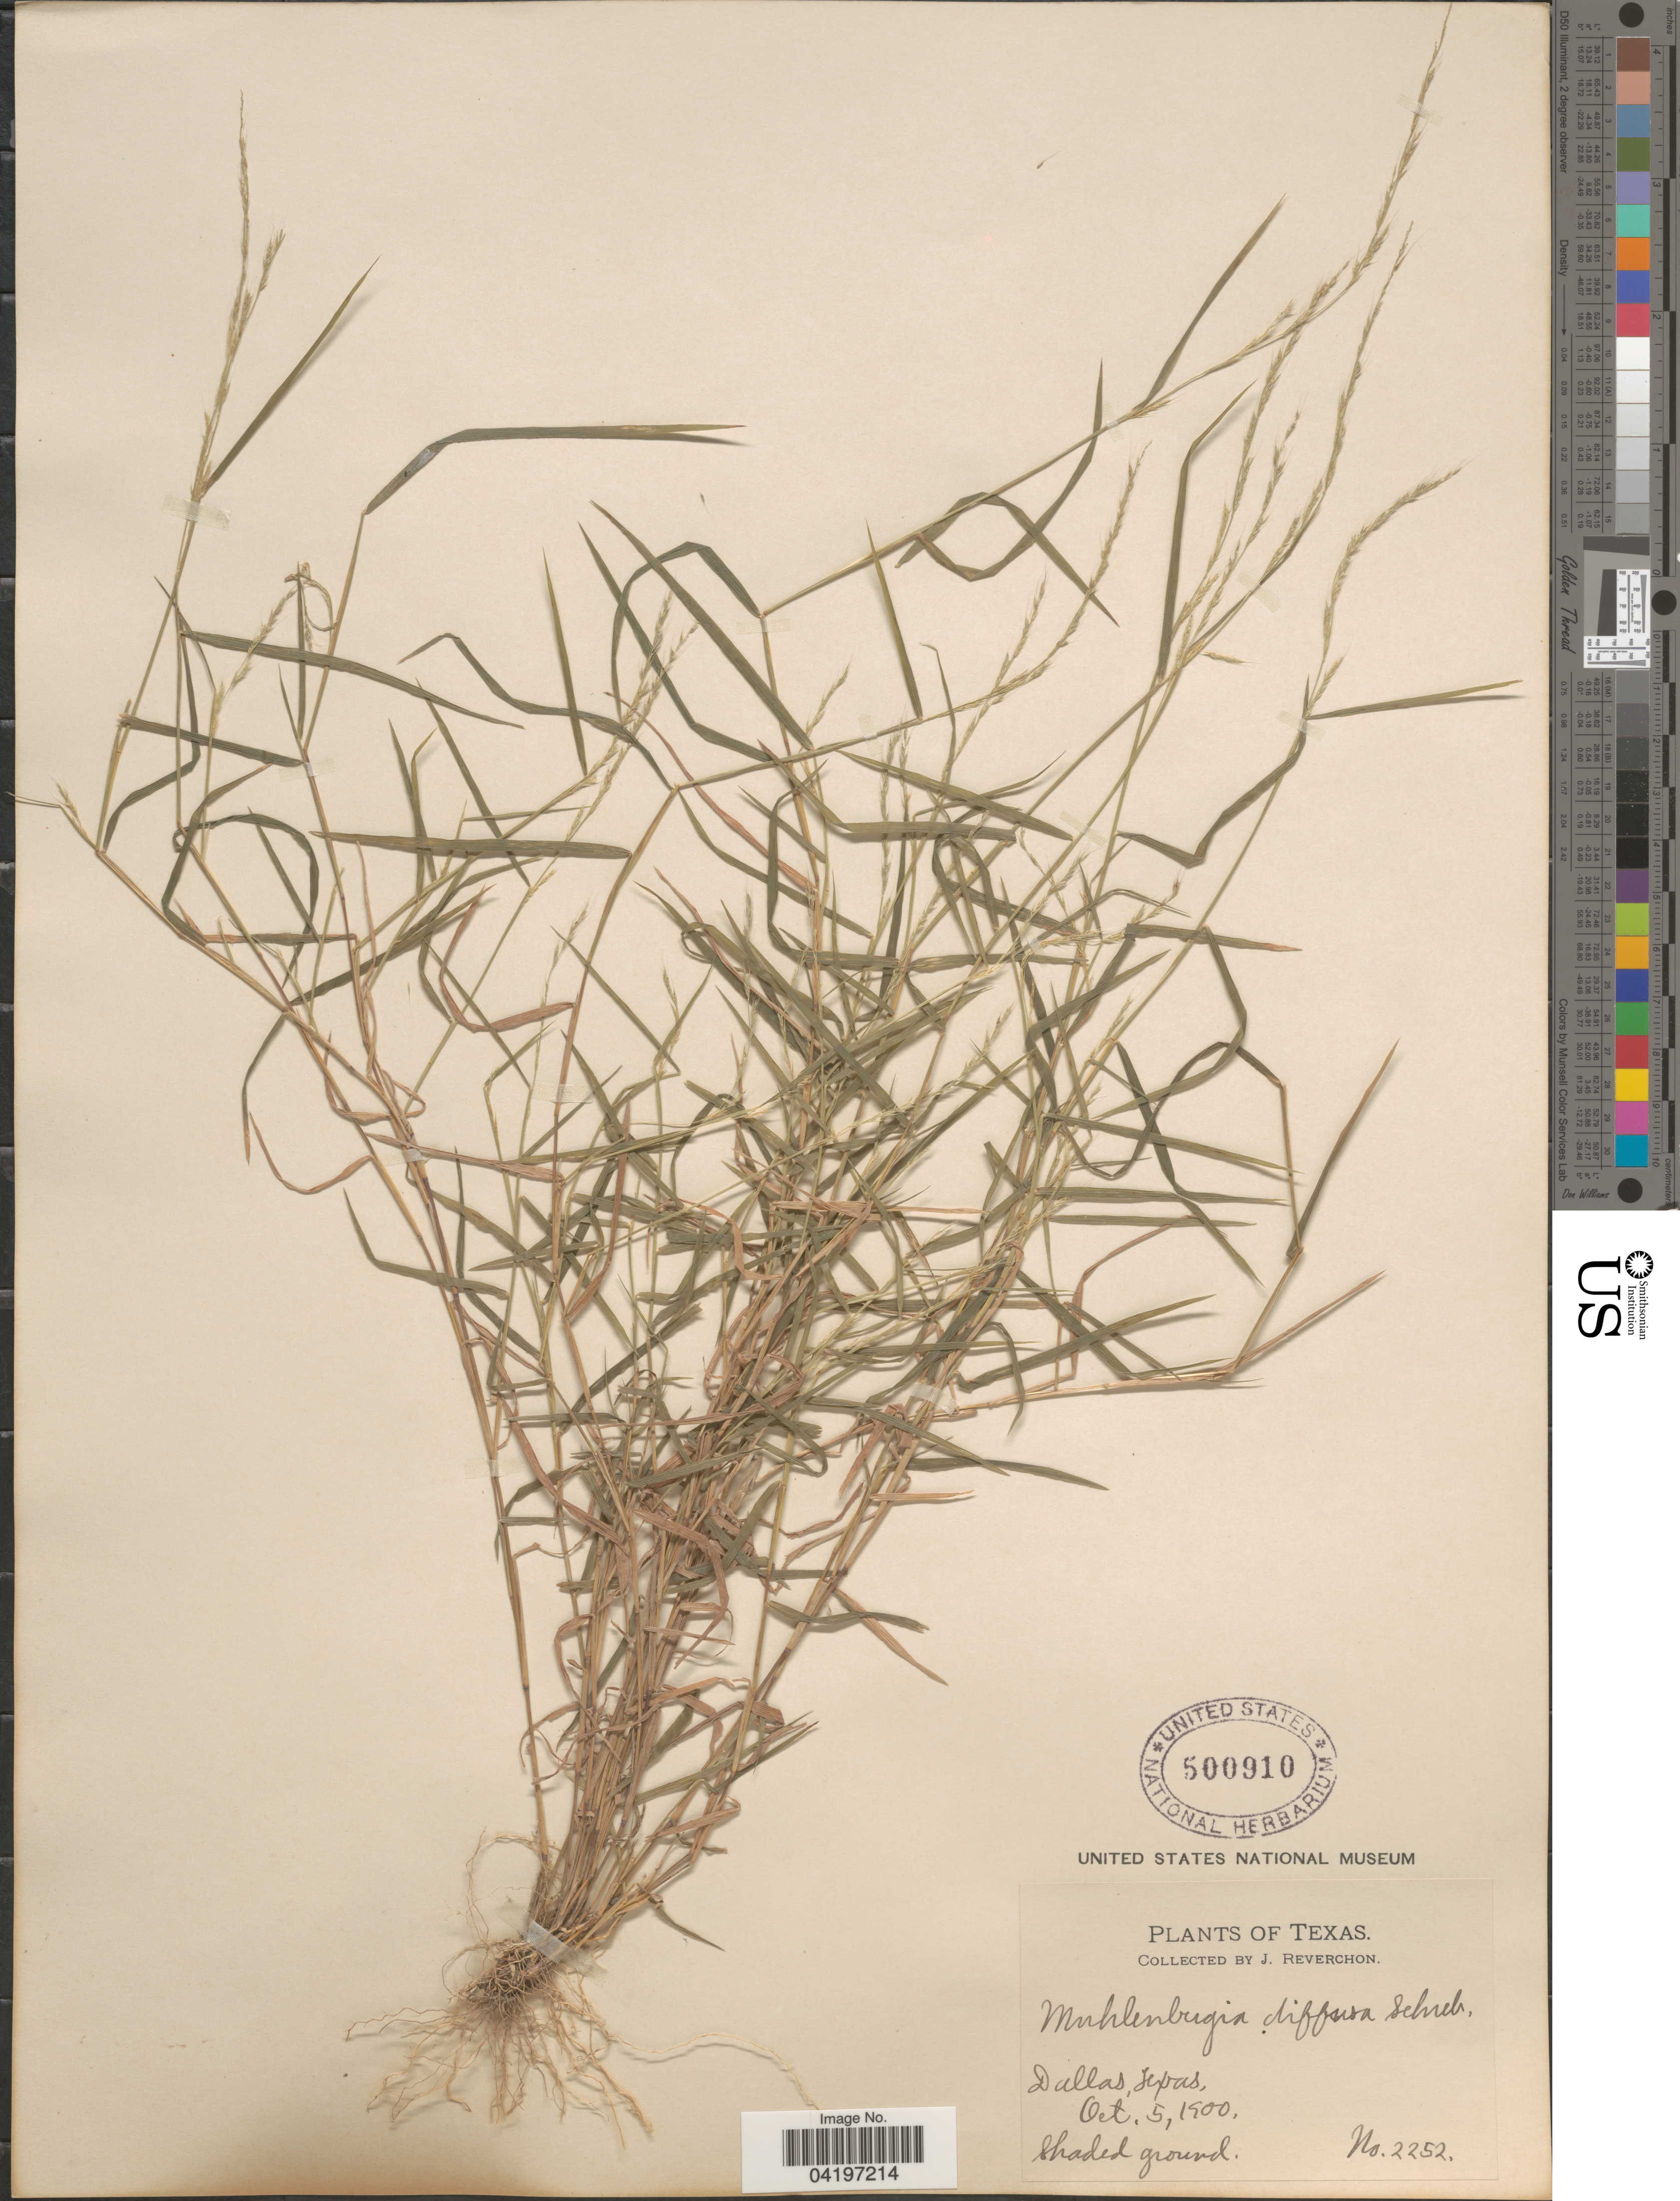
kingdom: Plantae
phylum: Tracheophyta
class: Liliopsida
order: Poales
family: Poaceae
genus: Muhlenbergia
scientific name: Muhlenbergia schreberi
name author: J.F. Gmel.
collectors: J. Reverchon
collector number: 2252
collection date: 1900-10-05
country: United States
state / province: Texas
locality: Dallas.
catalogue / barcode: US 500910